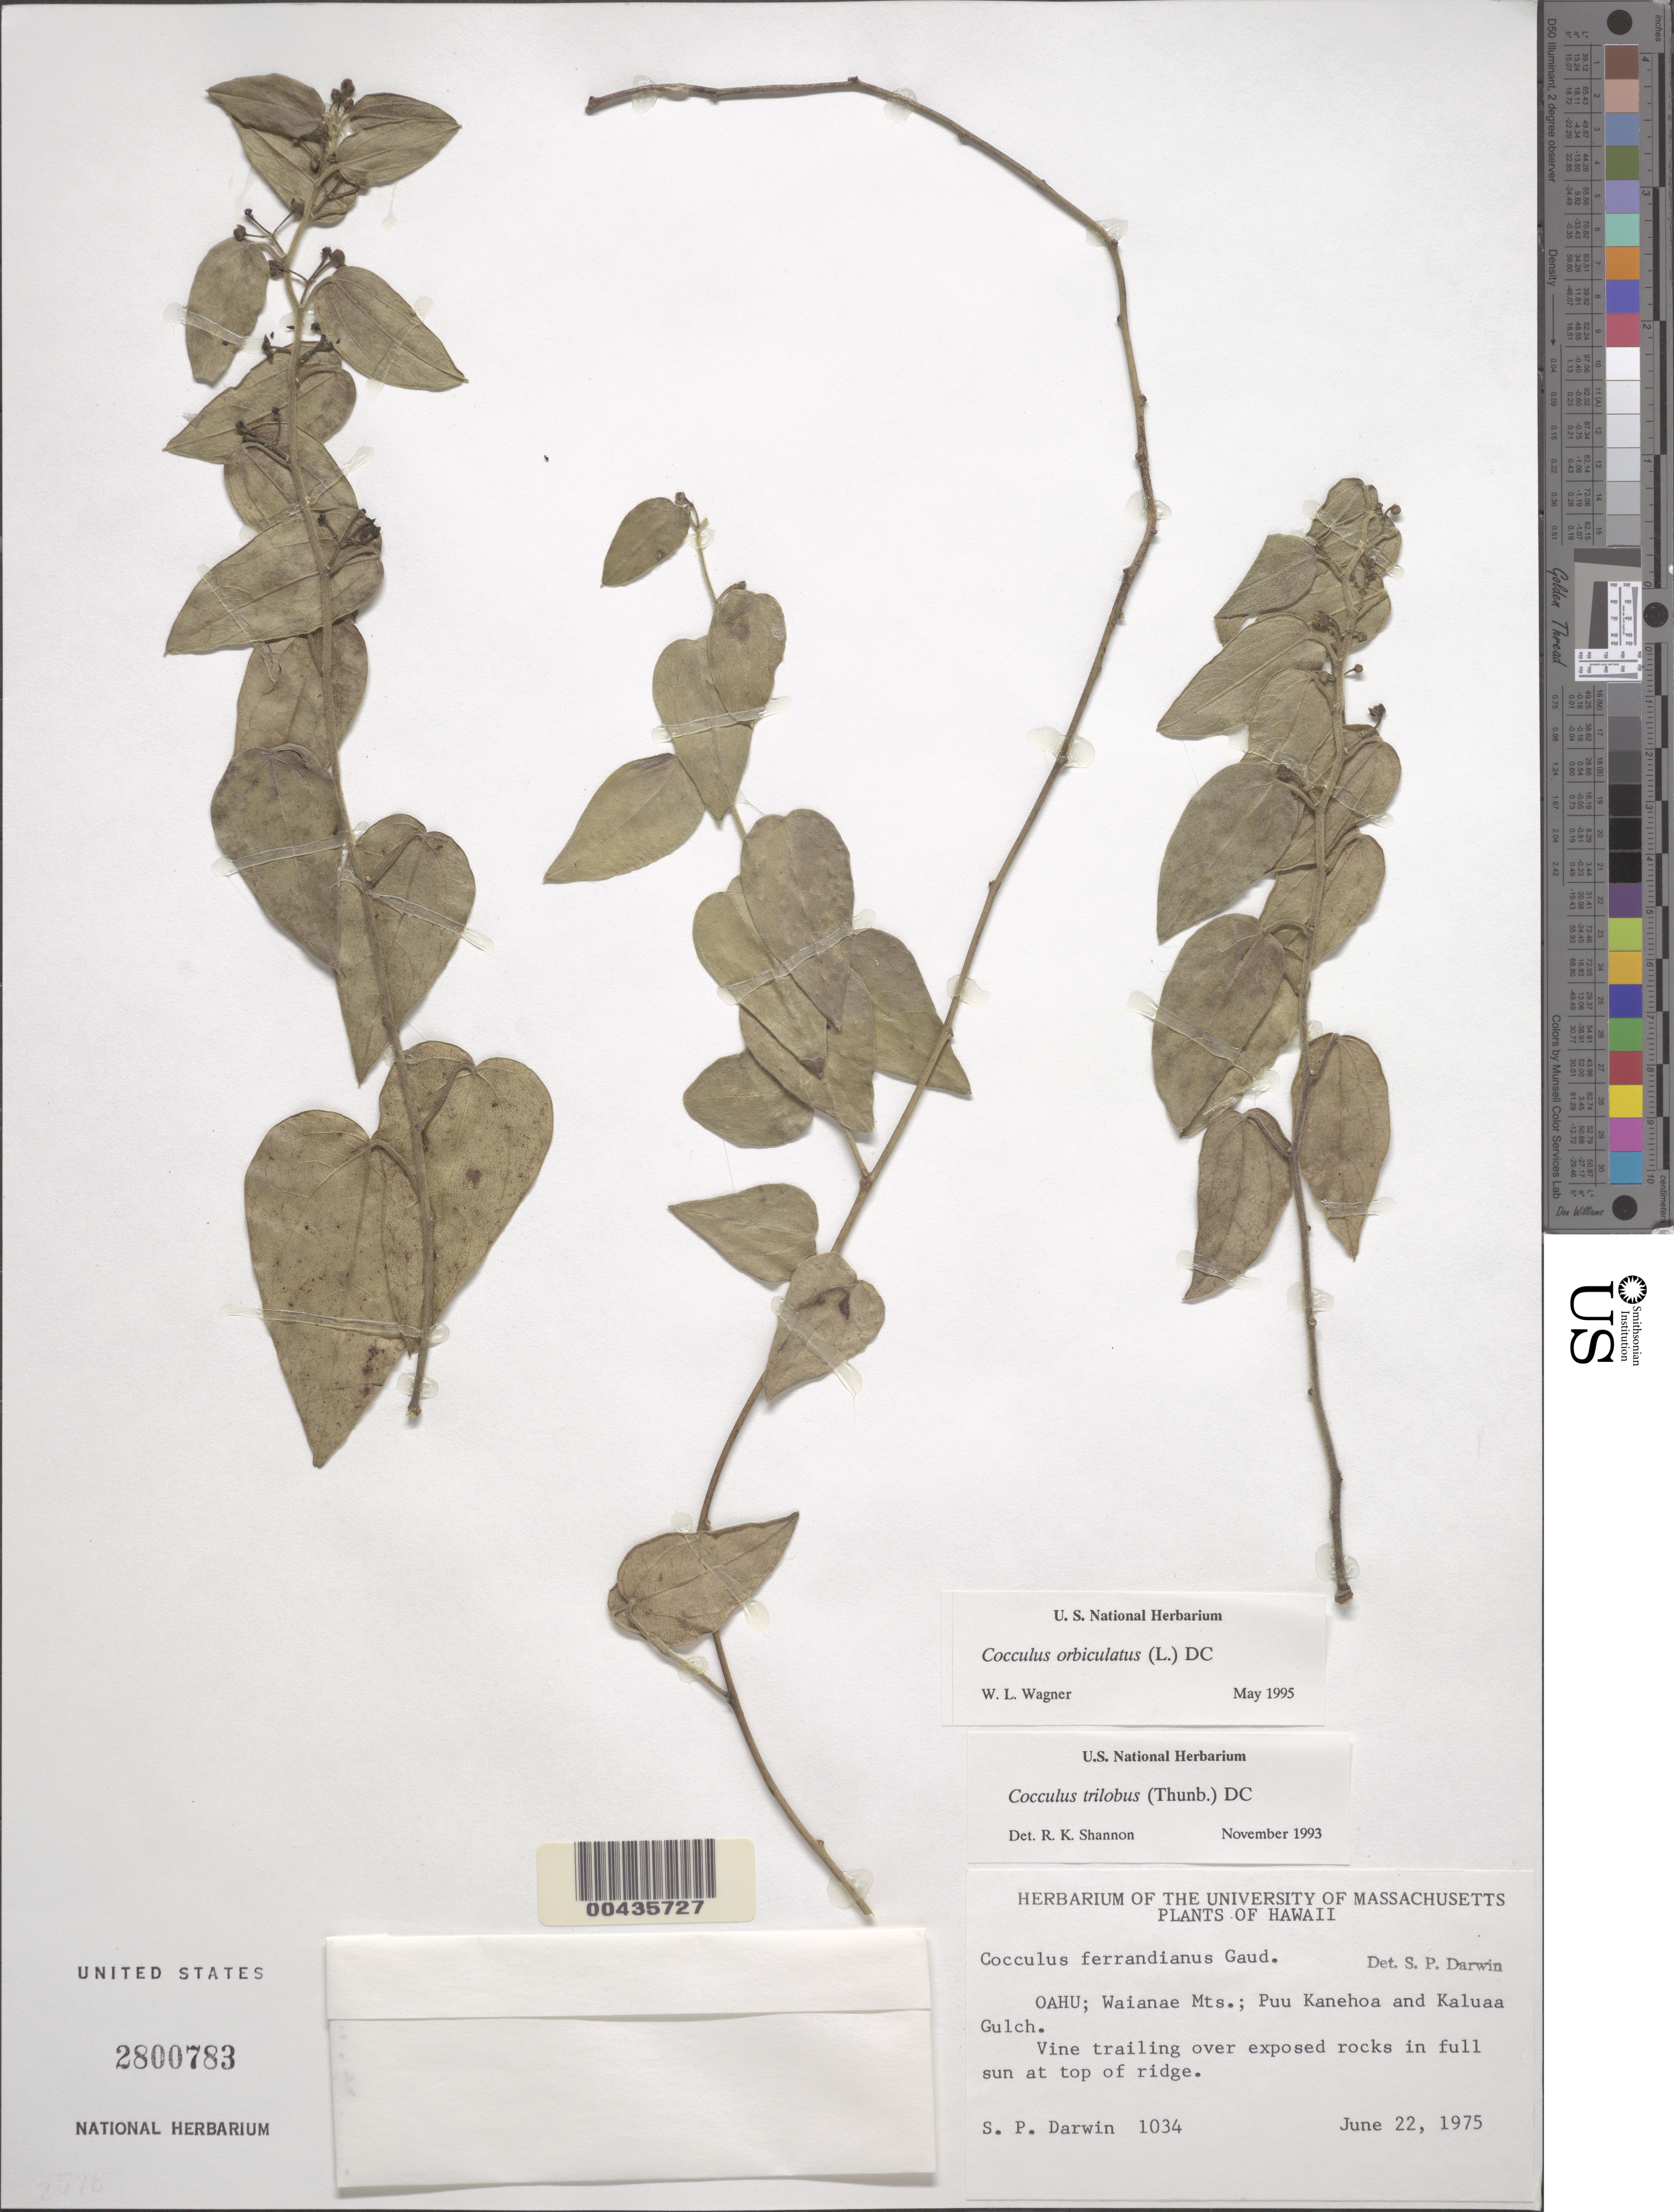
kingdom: Plantae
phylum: Tracheophyta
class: Magnoliopsida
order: Ranunculales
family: Menispermaceae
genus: Cocculus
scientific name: Cocculus orbiculatus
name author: (L.) DC.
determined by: Wagner, W. L., (BOT), Smithsonian Institution - National Museum of Natural History (UNITED STATES)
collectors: S. P. Darwin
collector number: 1034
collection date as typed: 22 Jun 1975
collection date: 1975-06-22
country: United States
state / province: Hawaii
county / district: Honolulu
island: Oahu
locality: Waianae Mts.; Puu Kanehoa and Kaluaa Gulch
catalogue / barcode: US 2800783